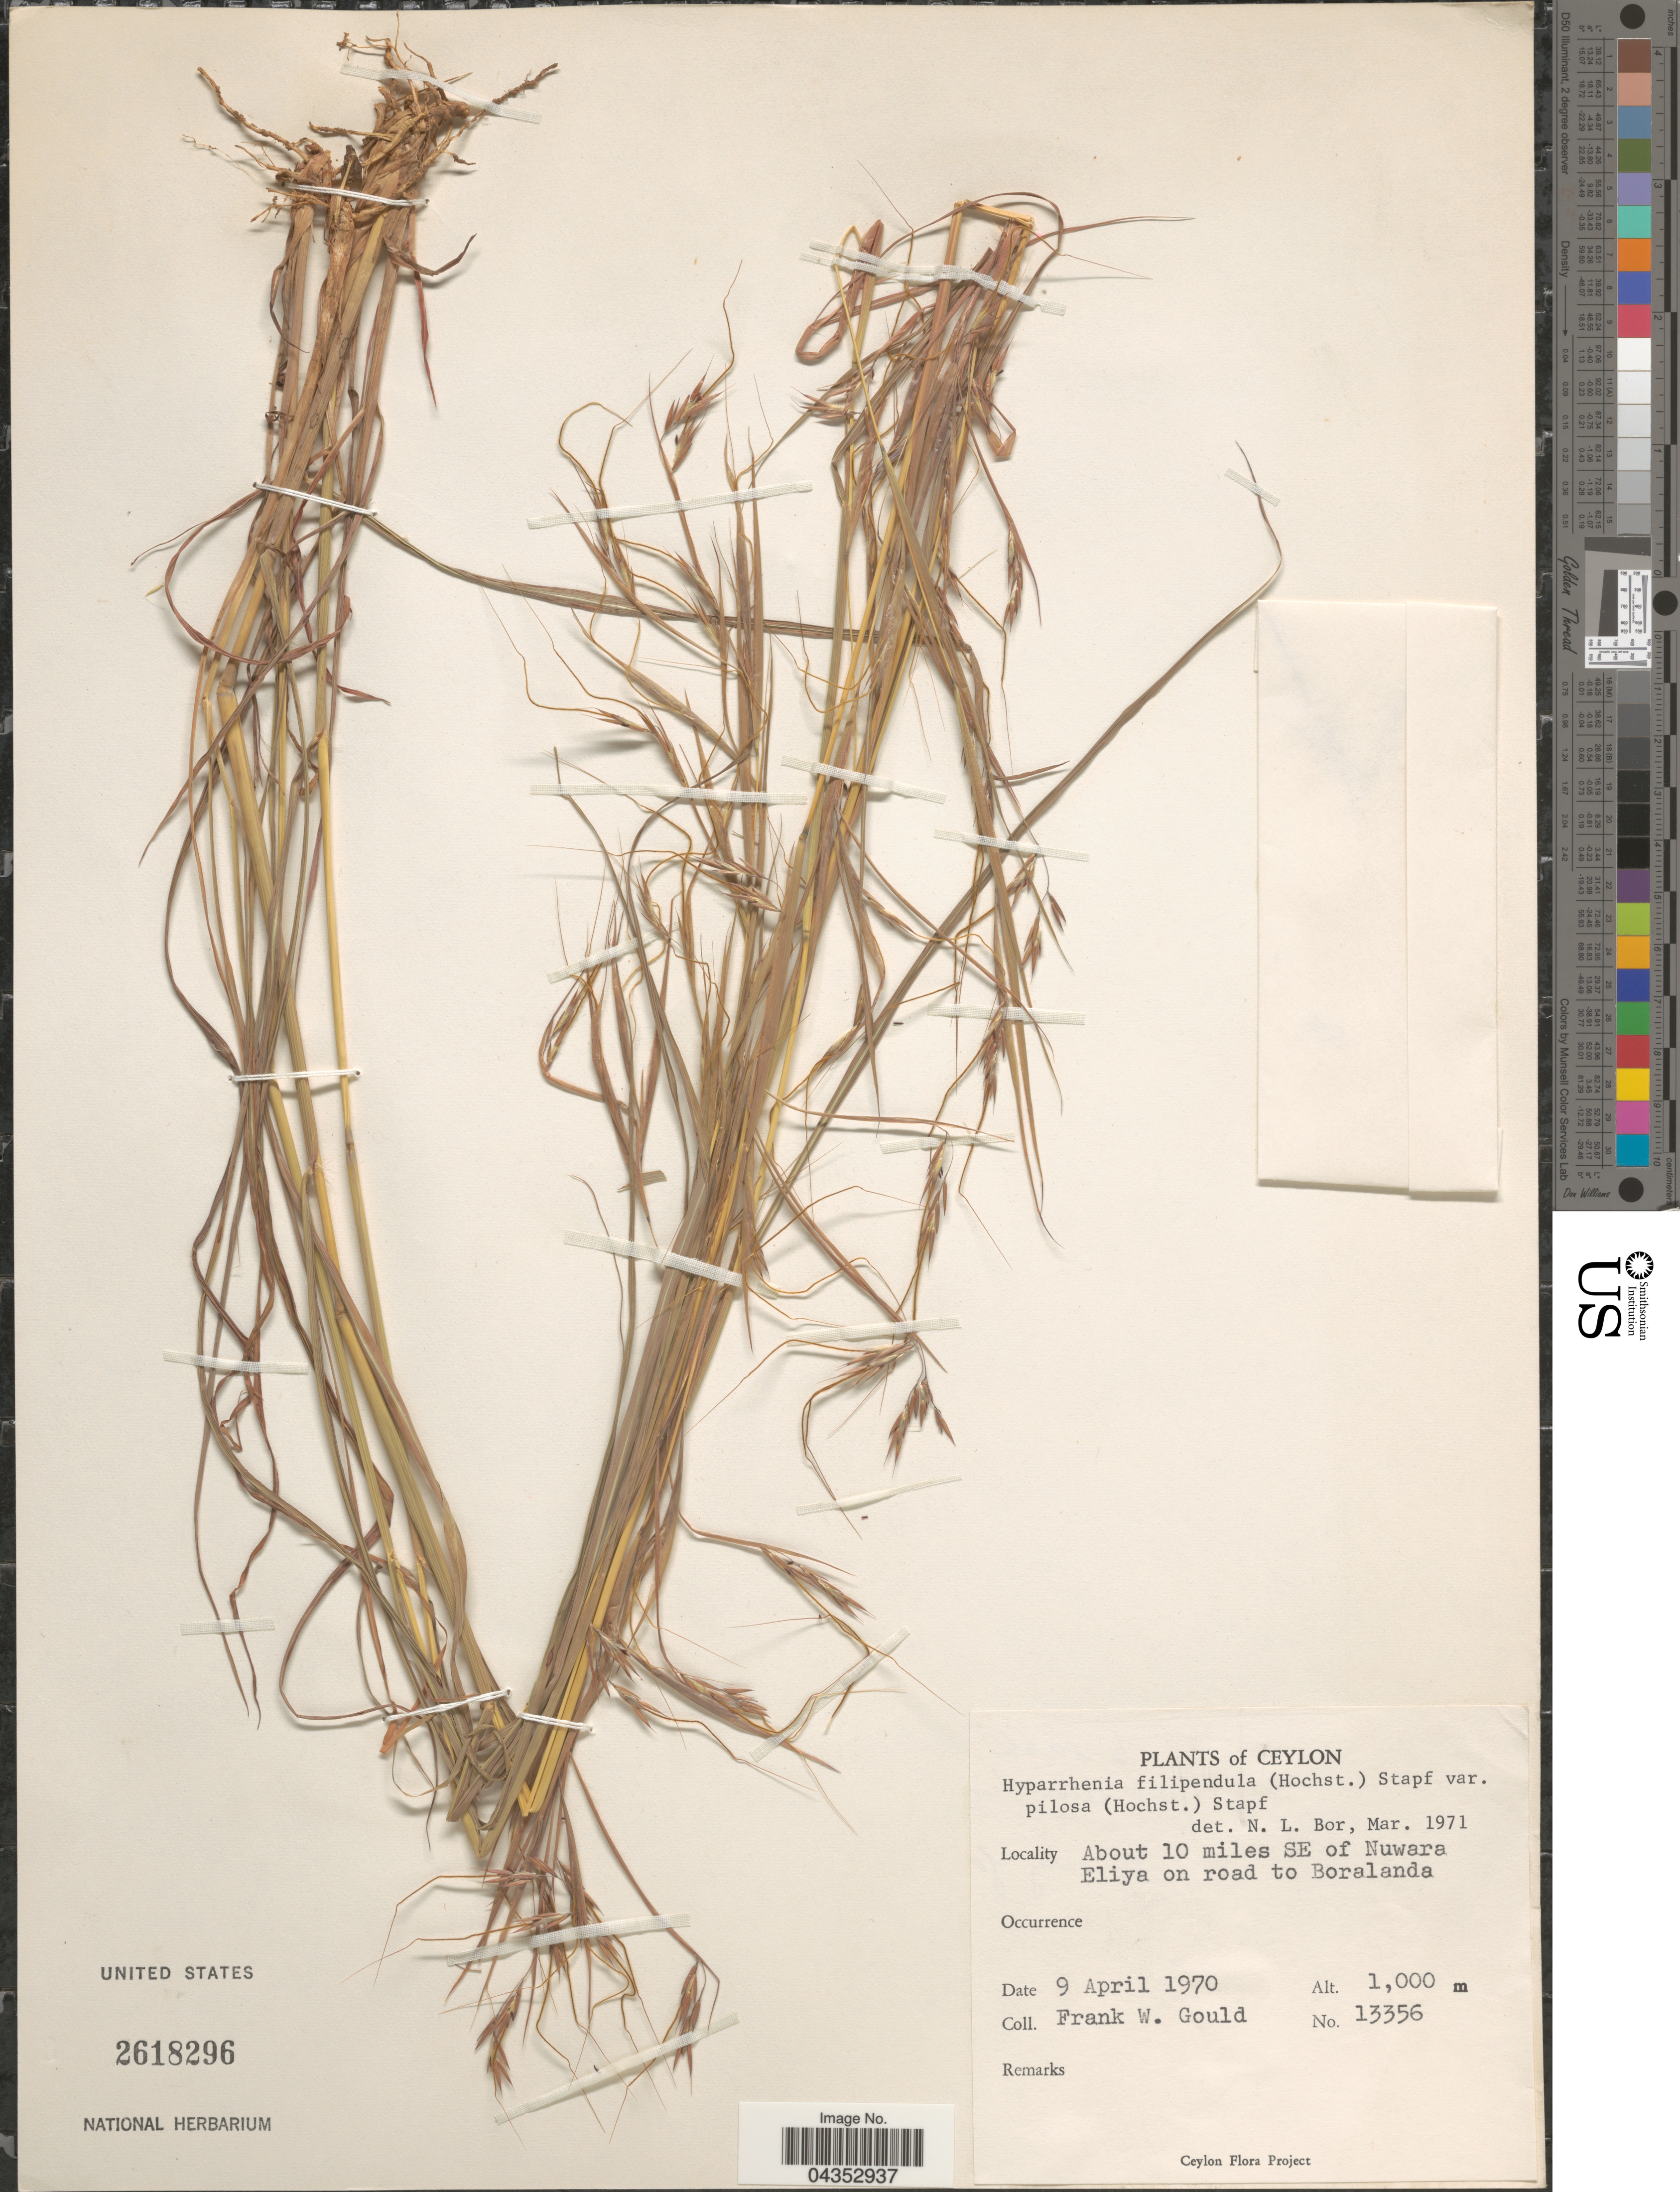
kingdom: Plantae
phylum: Tracheophyta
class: Liliopsida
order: Poales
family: Poaceae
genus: Hyparrhenia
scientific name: Hyparrhenia filipendula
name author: (Hochr.) Stapf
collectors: F. W. Gould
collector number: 13356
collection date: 1970-04-09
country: Sri Lanka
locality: Ceylon. About 10 miles SE of Nuwara Eliya on road to Boralanda.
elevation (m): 1000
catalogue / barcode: US 2618296